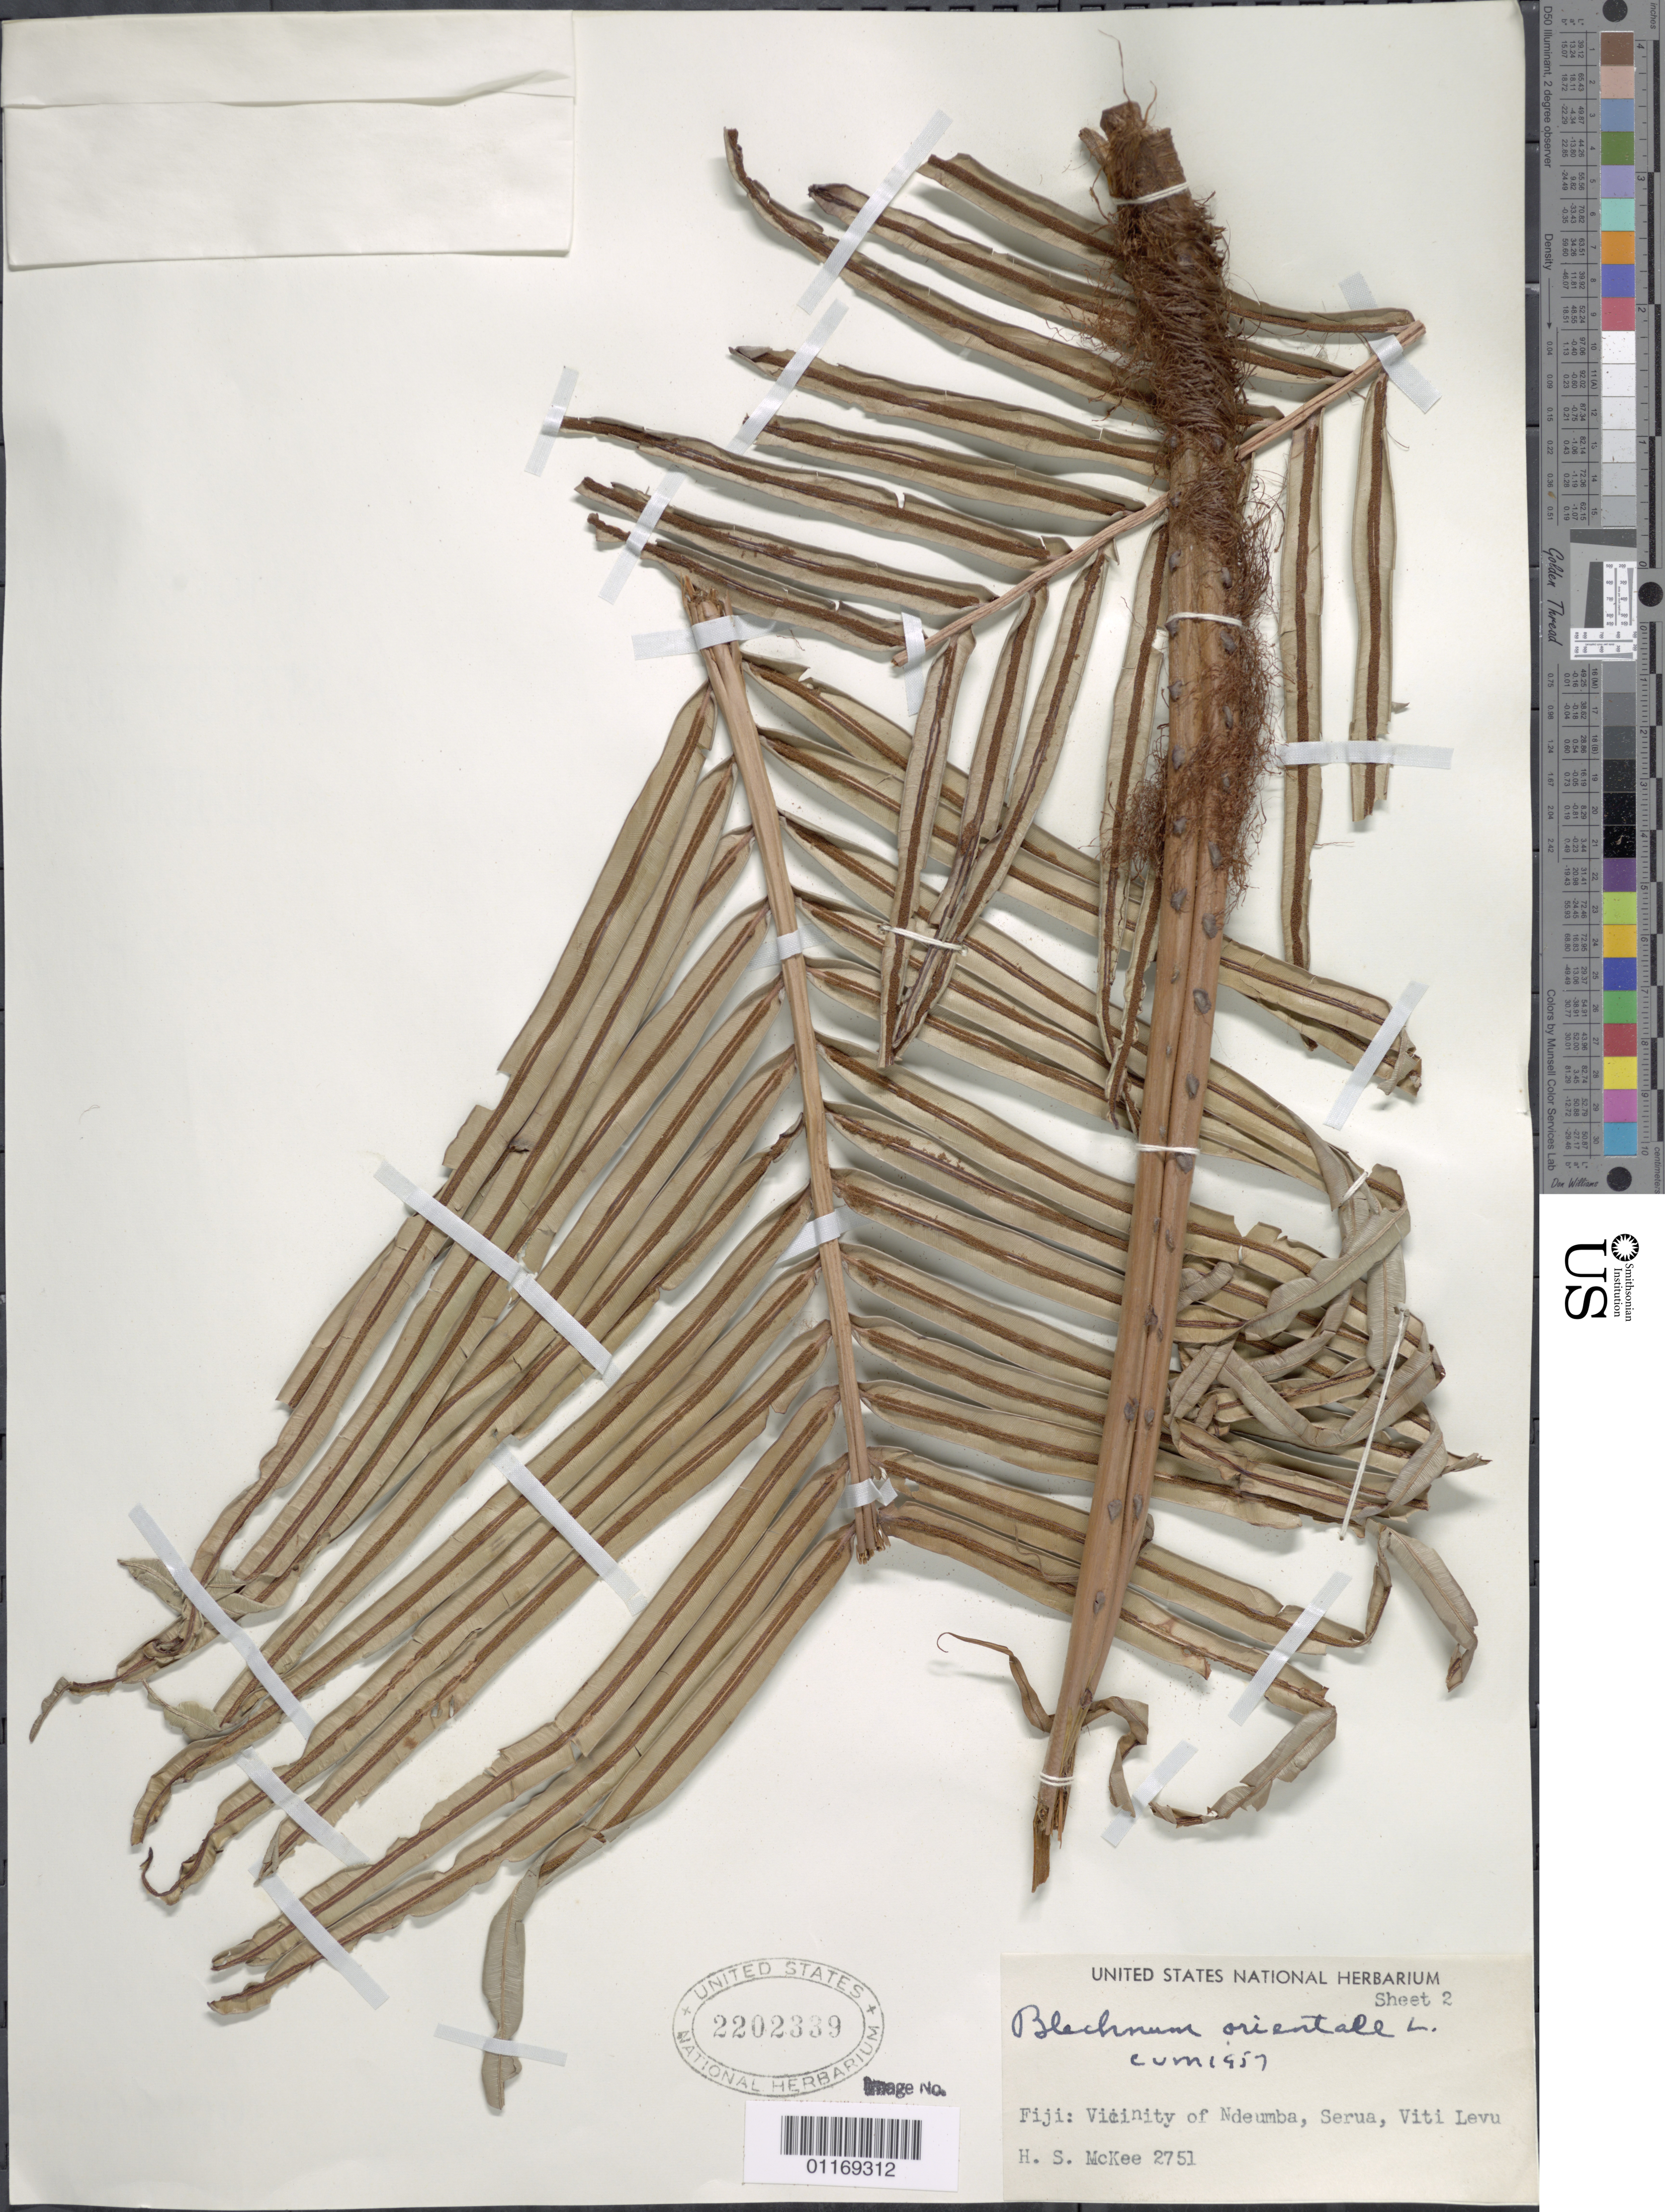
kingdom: Plantae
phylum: Tracheophyta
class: Polypodiopsida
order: Polypodiales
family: Blechnaceae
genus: Blechnum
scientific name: Blechnum orientale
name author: L.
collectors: H. S. McKee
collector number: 2751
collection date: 1955-07-17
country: Fiji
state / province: Serua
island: Viti Levu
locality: vicinity of Ndeumba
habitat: Just above swamp.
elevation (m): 0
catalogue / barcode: US 2202339